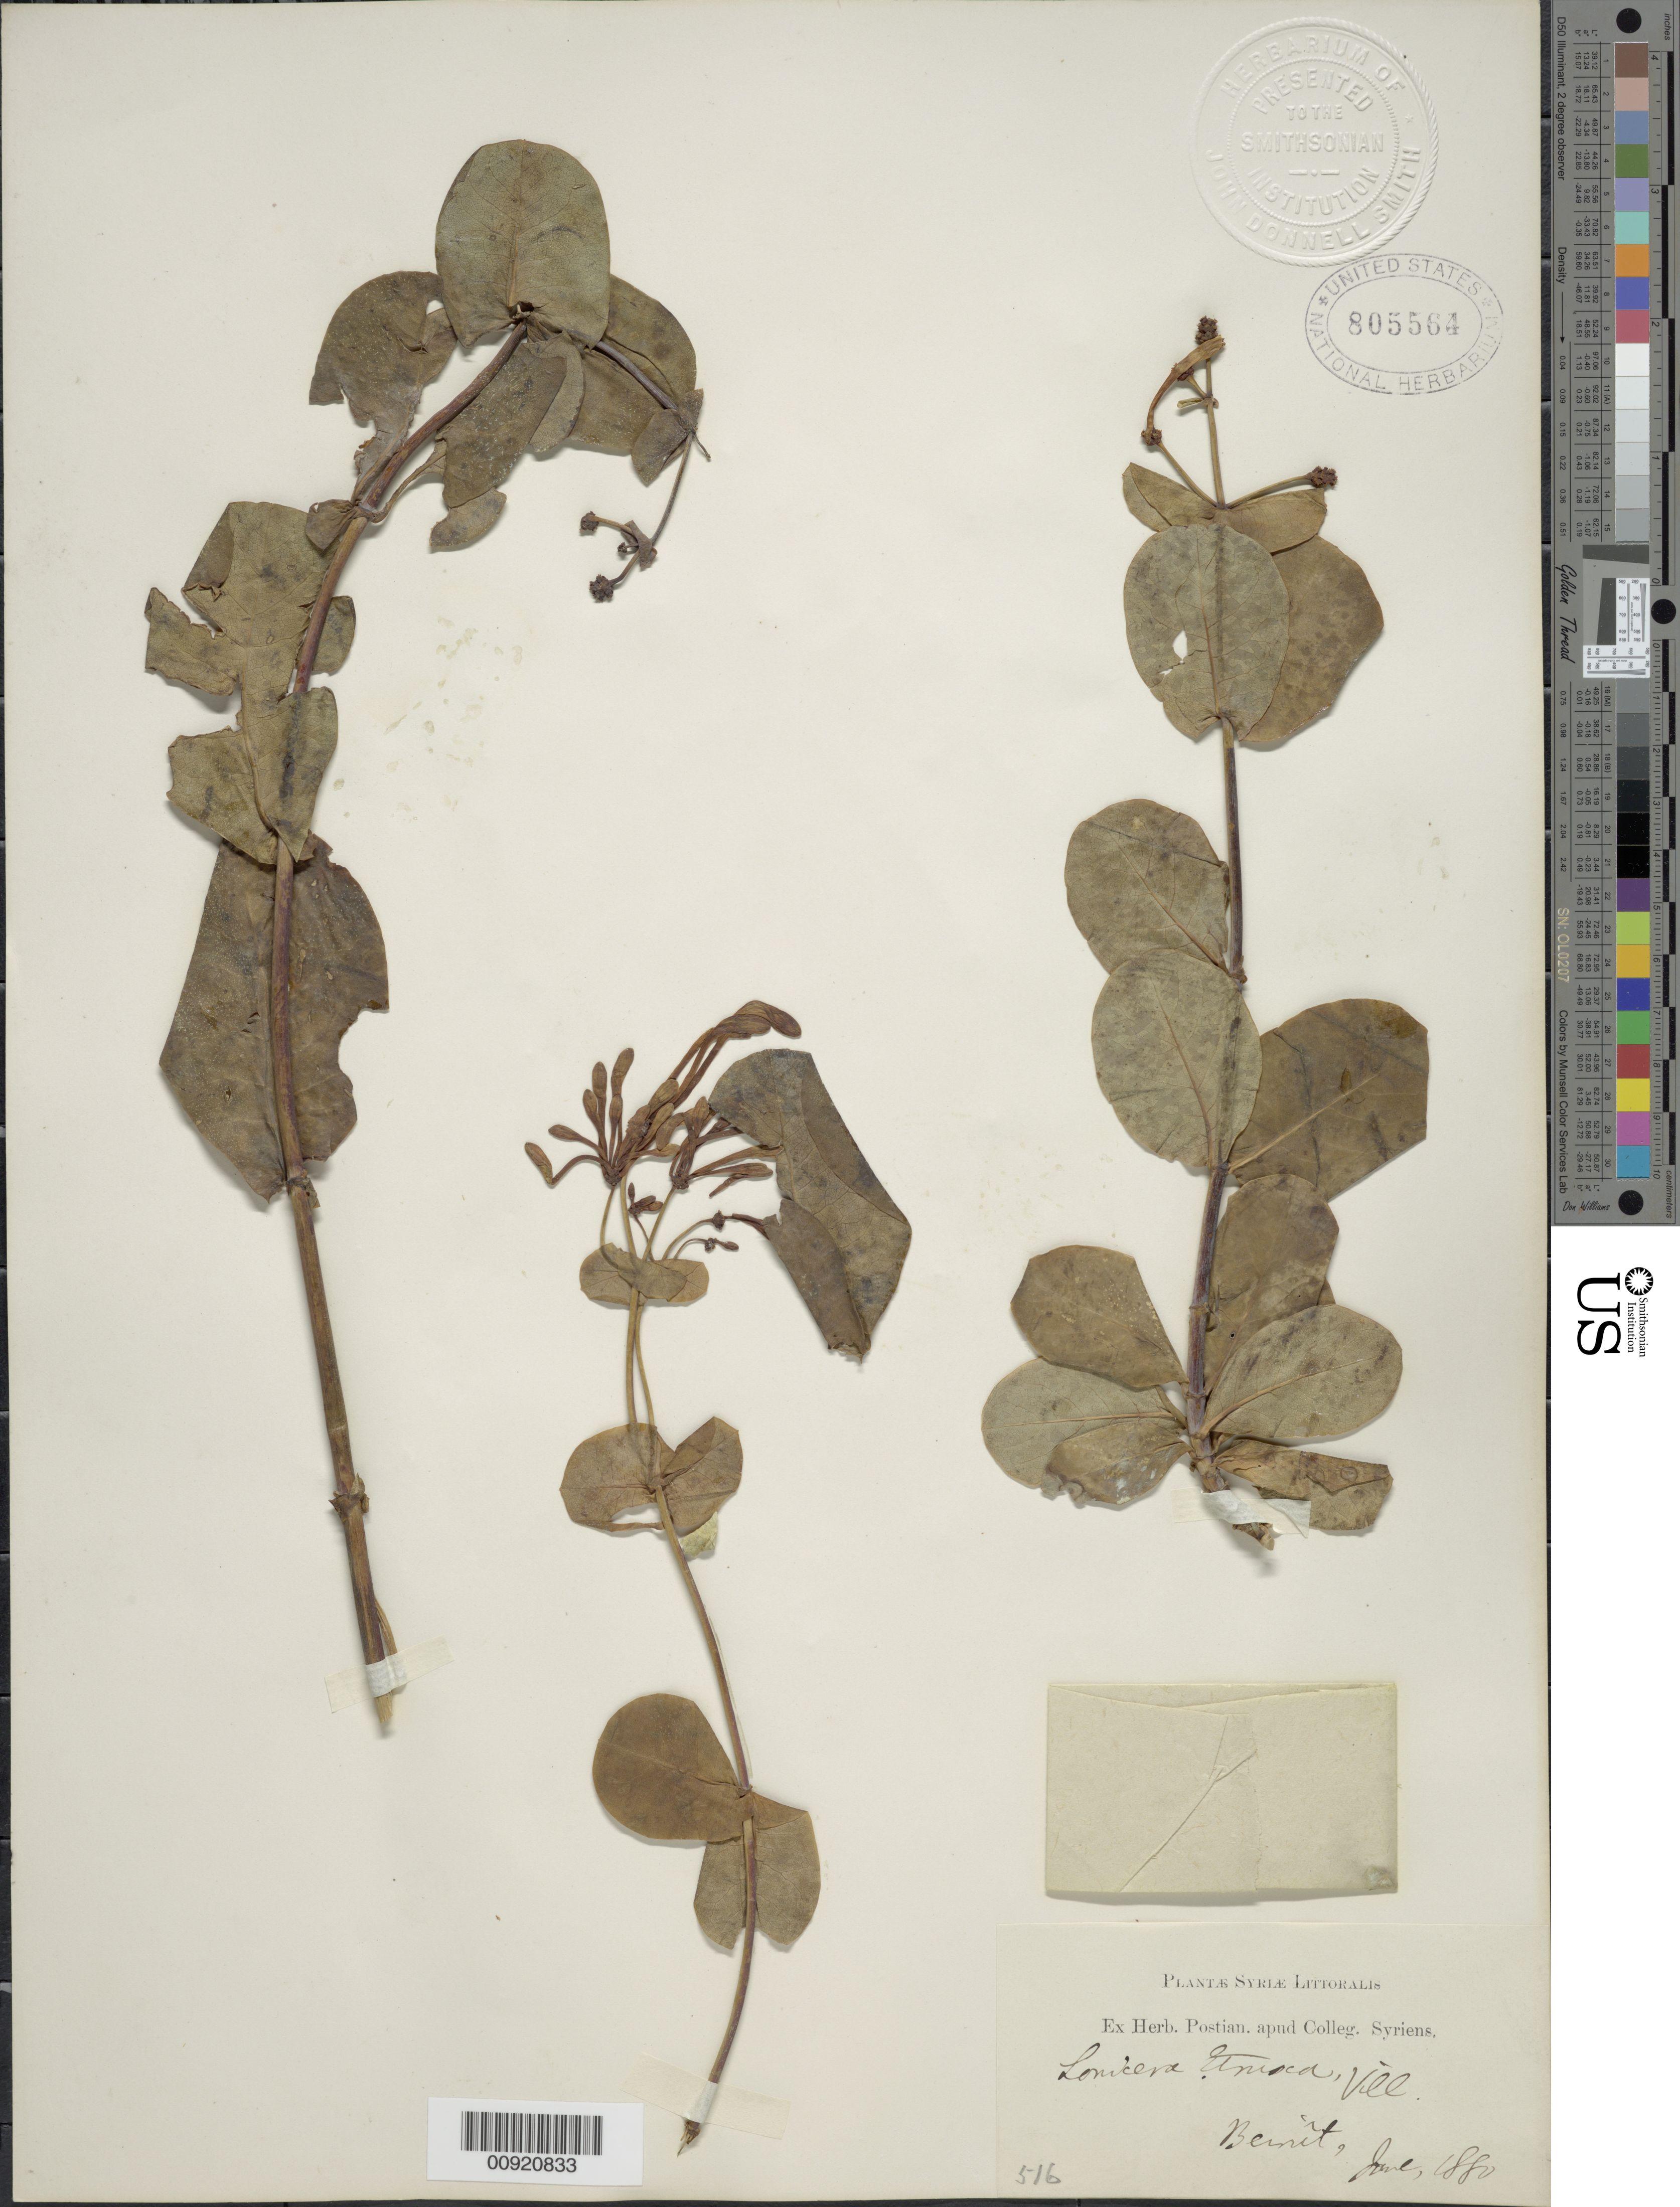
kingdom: Plantae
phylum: Tracheophyta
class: Magnoliopsida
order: Dipsacales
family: Caprifoliaceae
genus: Lonicera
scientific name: Lonicera etrusca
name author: Santi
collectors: -. Postian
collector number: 516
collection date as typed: Jun 1880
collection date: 1880-06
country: Lebanon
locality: Beirut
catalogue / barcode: US 805564